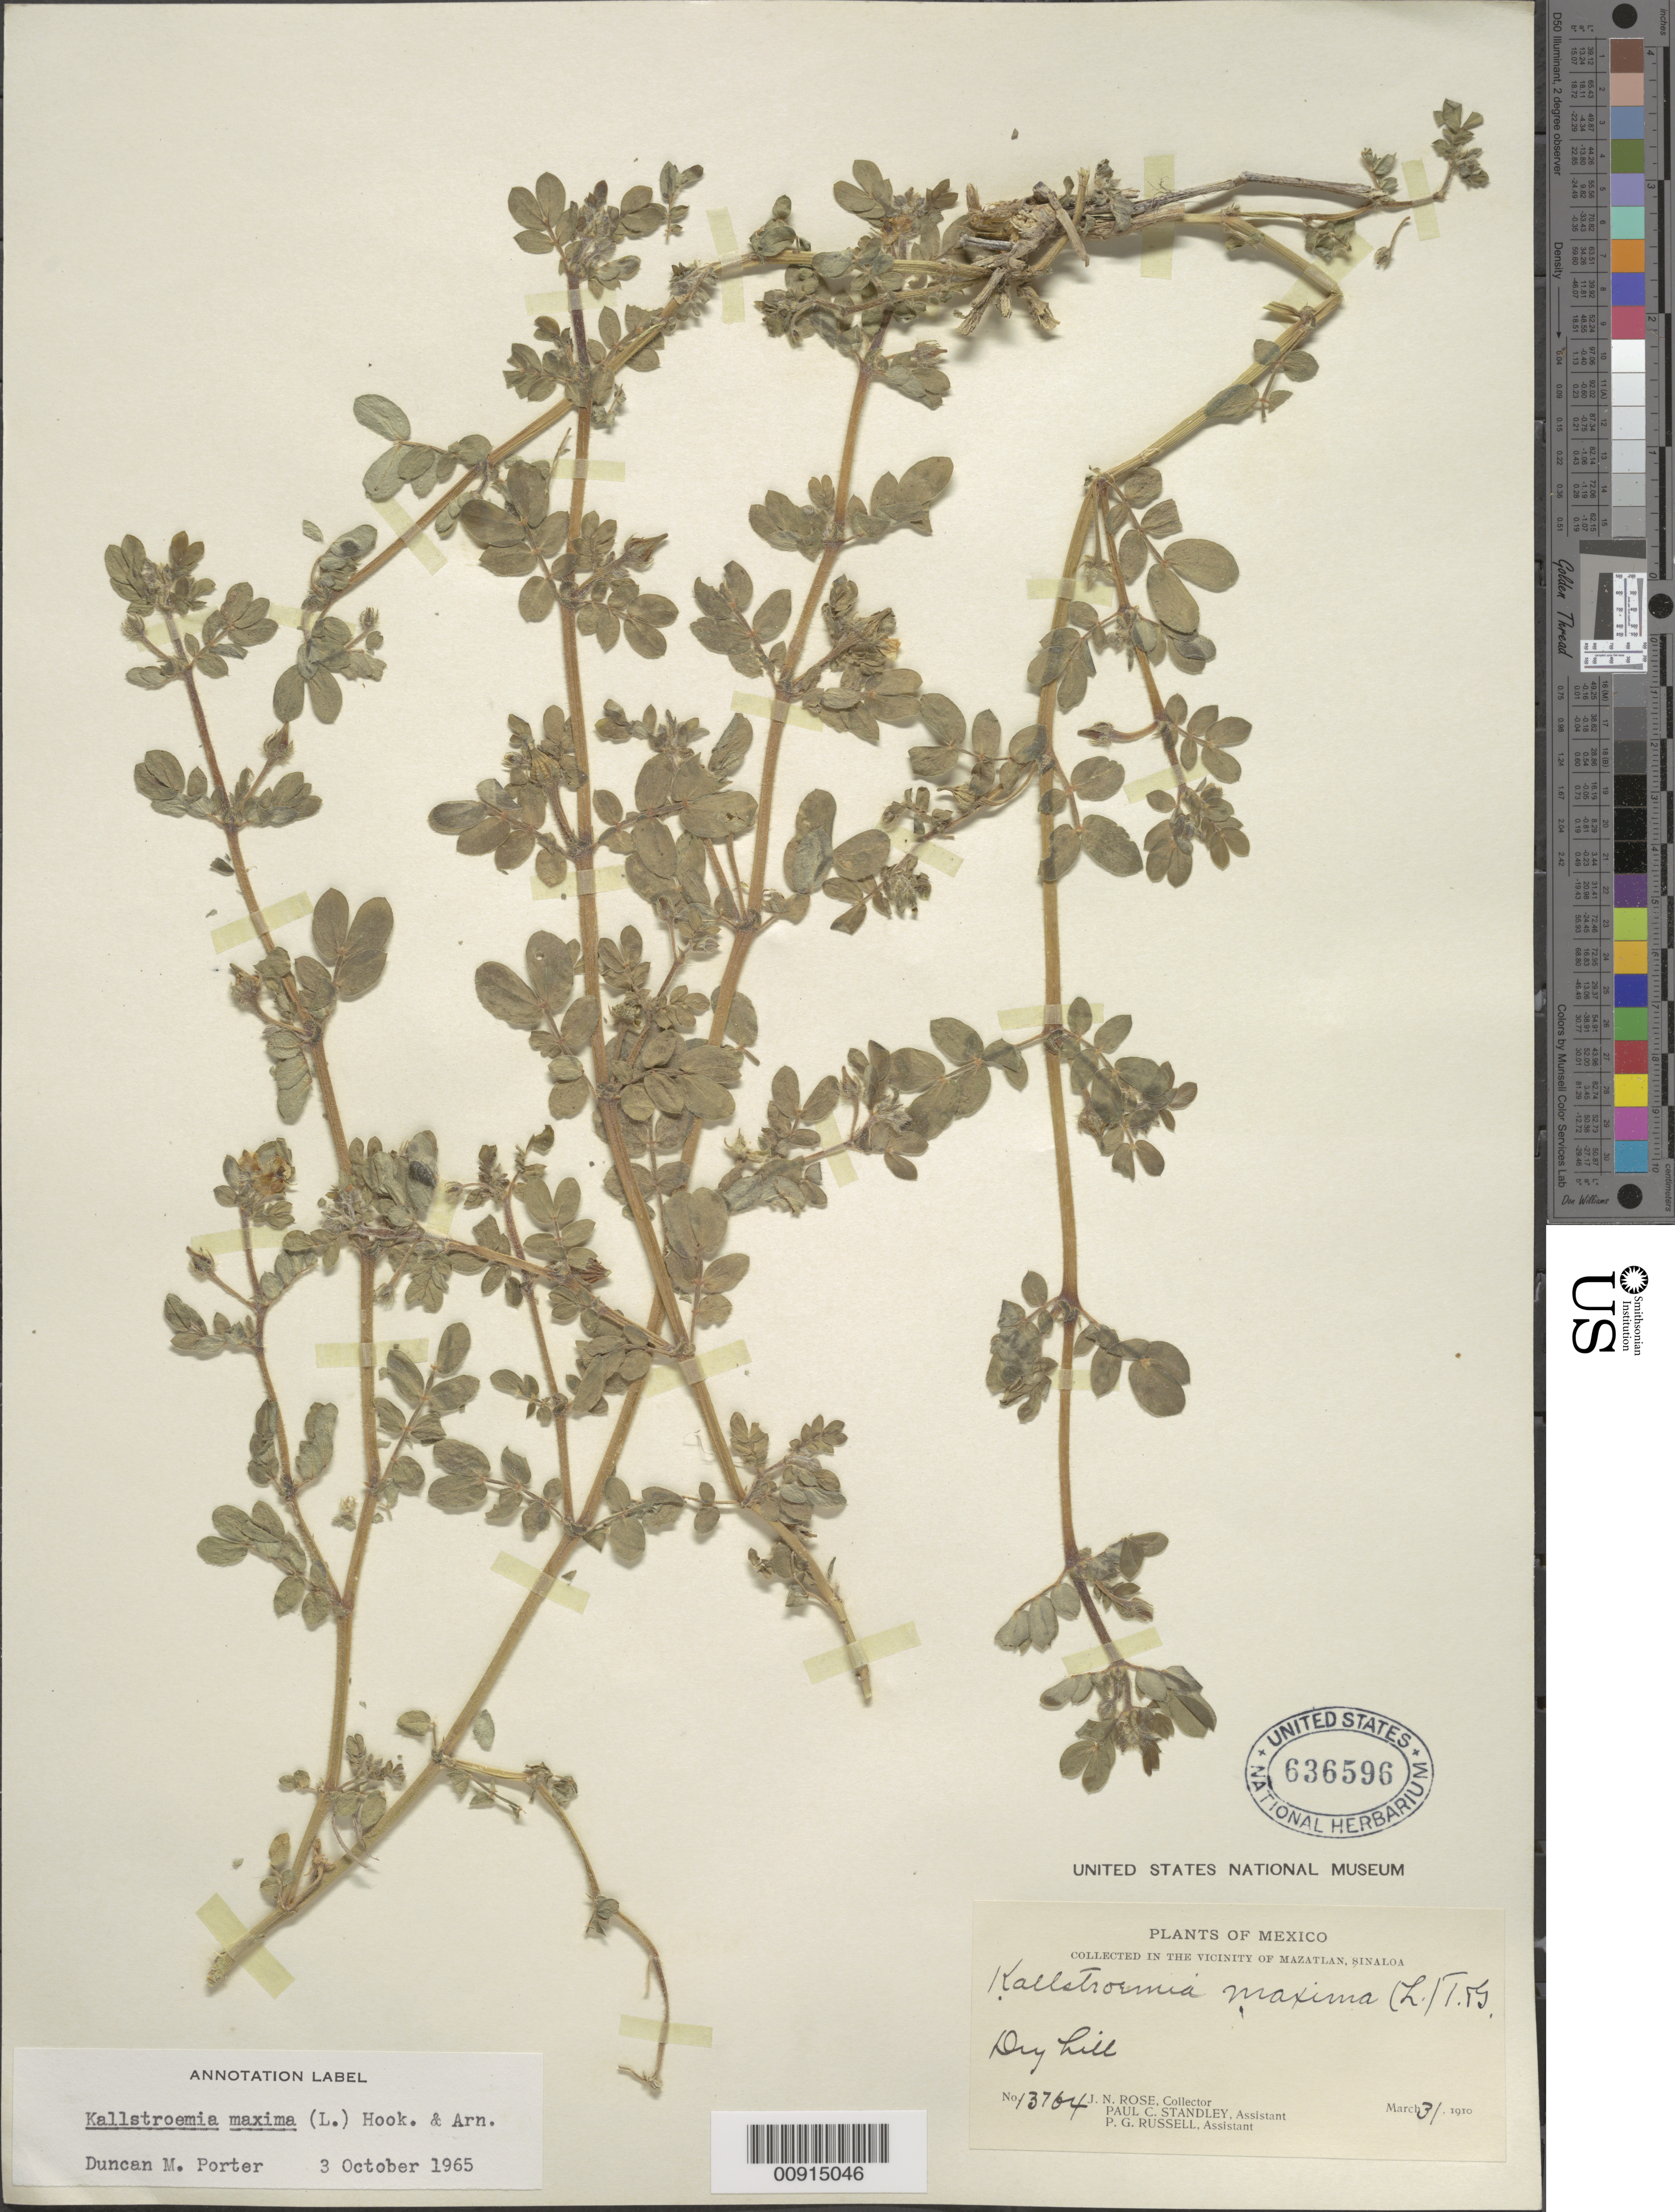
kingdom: Plantae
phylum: Tracheophyta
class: Magnoliopsida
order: Zygophyllales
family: Zygophyllaceae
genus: Kallstroemia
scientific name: Kallstroemia maxima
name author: (L.) Hook. & Arn.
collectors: J. N. Rose, P. C. Standley & P. G. Russell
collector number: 13764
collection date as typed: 31 Mar 1910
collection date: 1910-03-31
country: Mexico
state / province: Sinaloa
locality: Vicinity of Mazatlán, State of Sinaloa.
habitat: Dry hill.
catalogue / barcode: US 636596